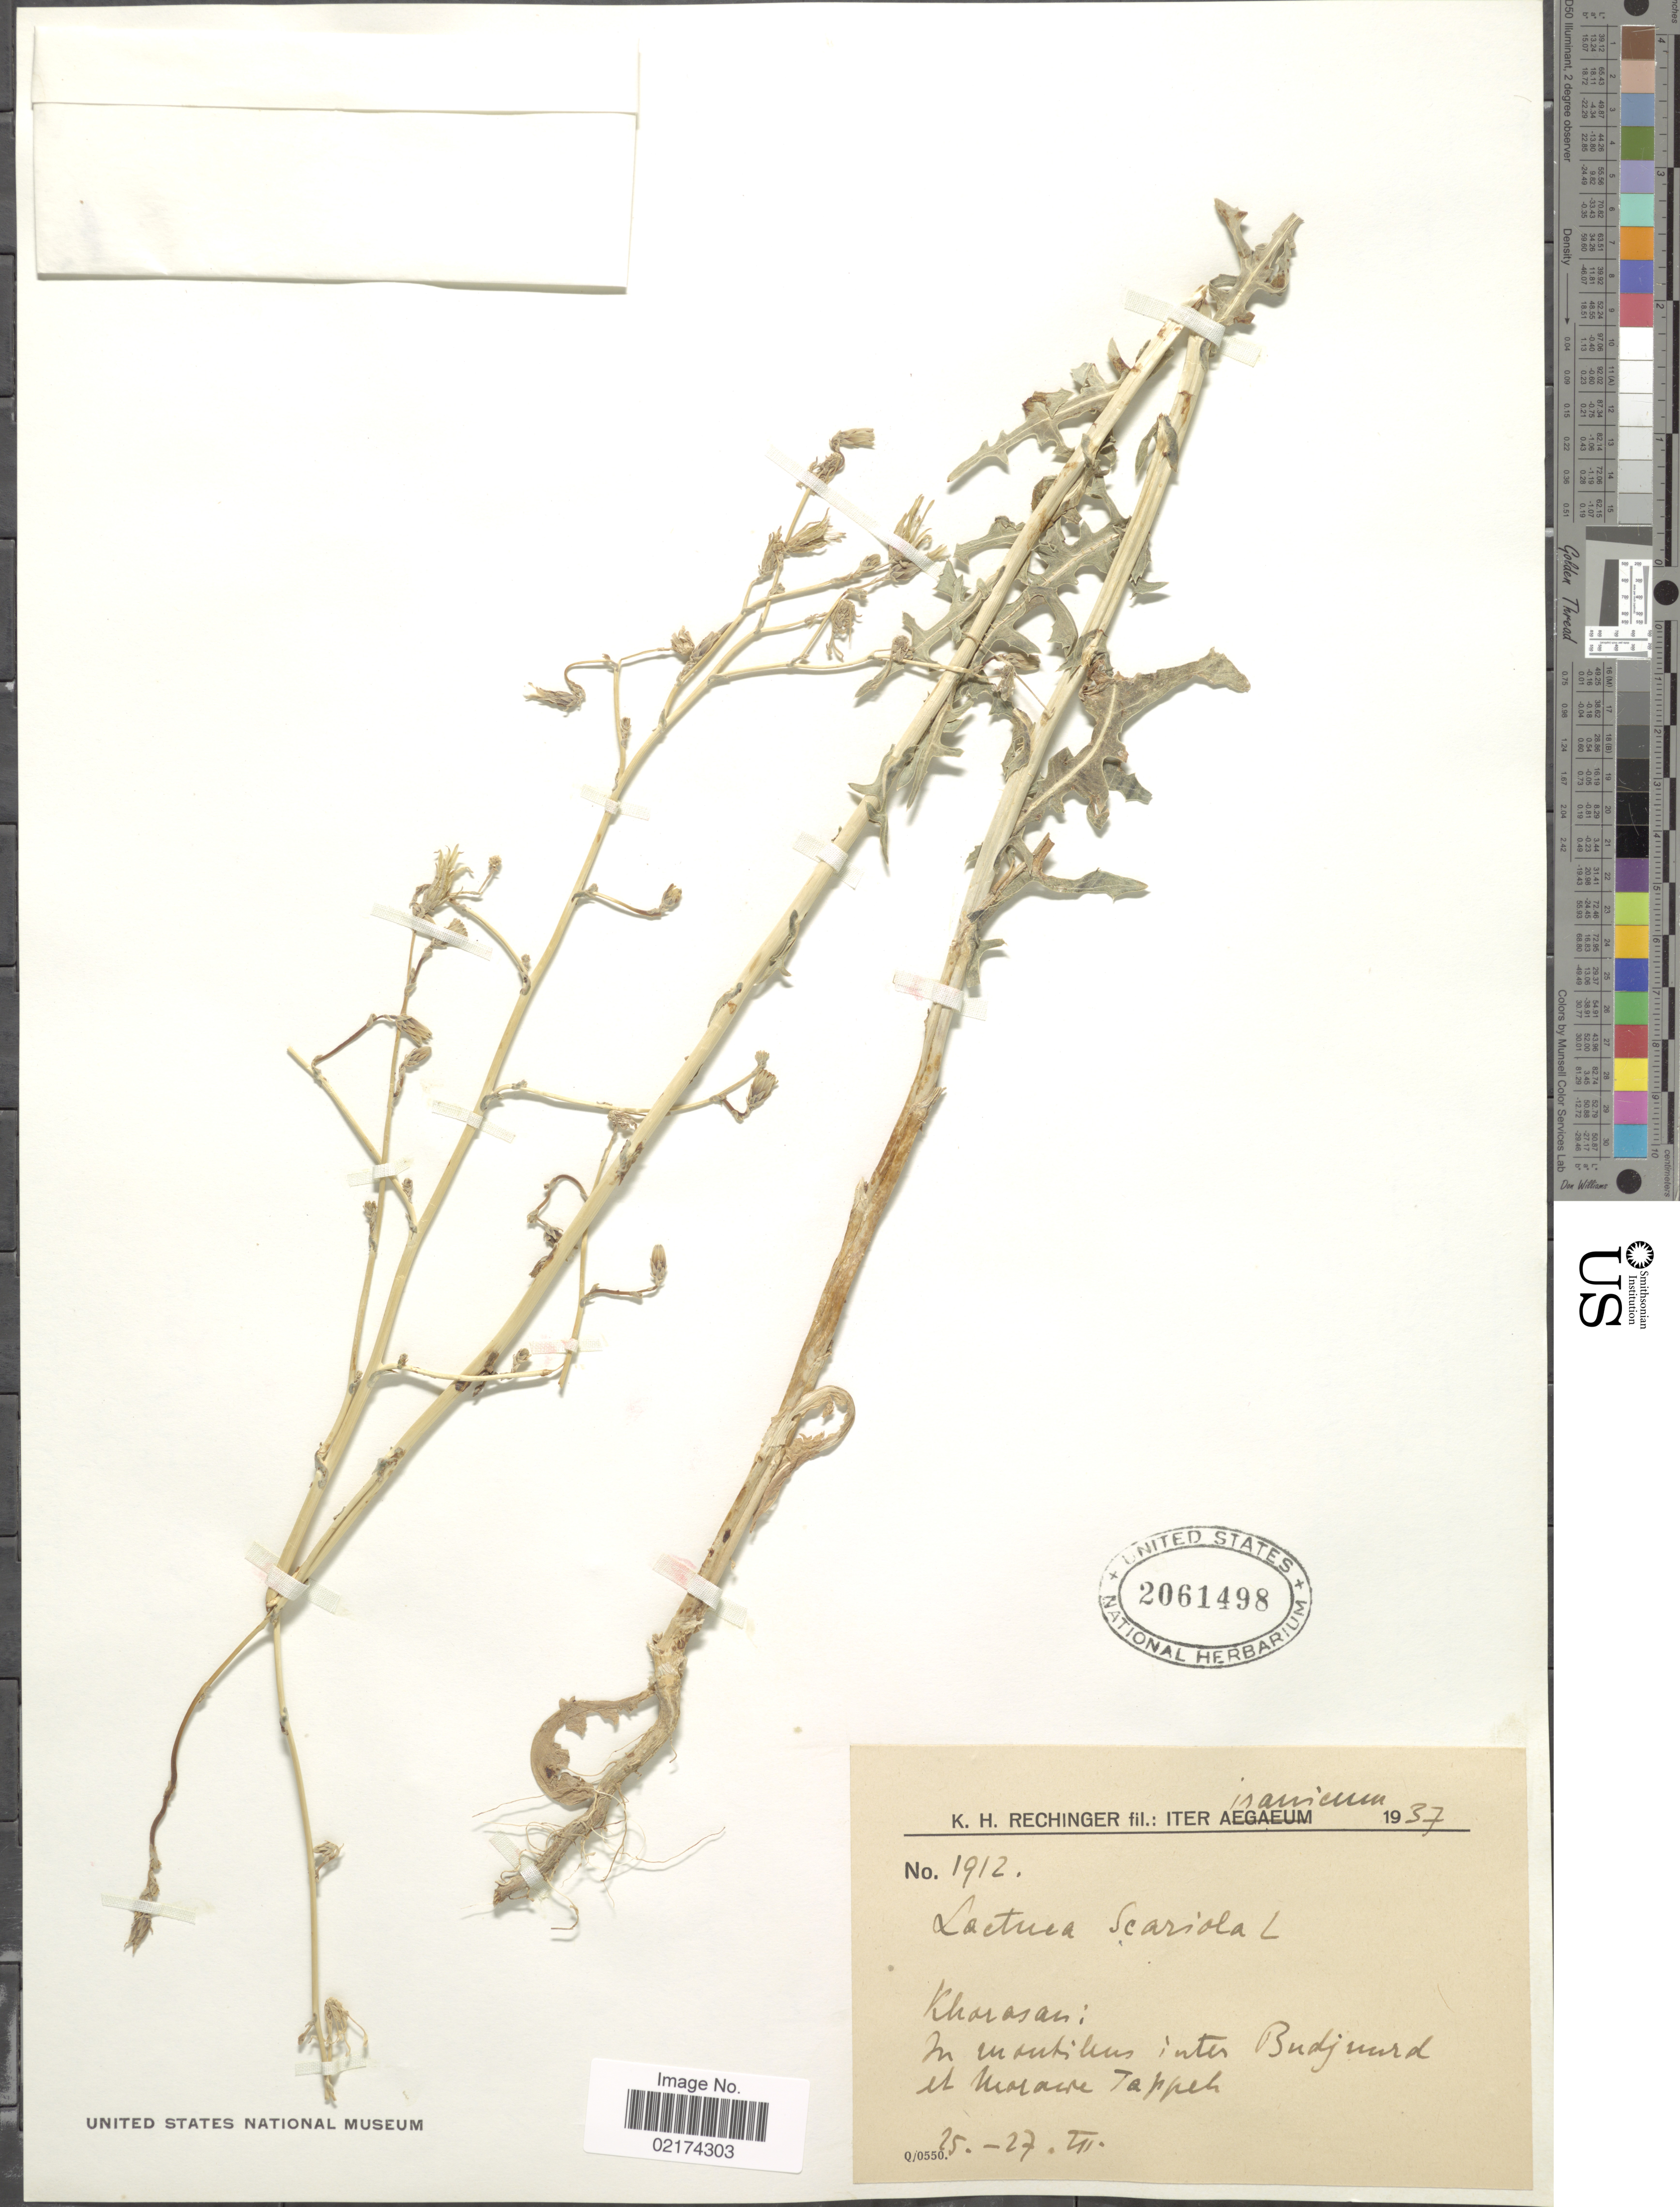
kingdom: Plantae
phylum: Tracheophyta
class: Magnoliopsida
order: Asterales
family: Asteraceae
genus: Lactuca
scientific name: Lactuca serriola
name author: L.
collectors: K. H. Rechinger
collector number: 1912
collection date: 1937-07-25/1937-07-27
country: Iran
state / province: Khorasan [obsolete]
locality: Khorasan, montibus inter Budjnurd et Morane Tappeh [interpreted]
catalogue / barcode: US 2061498